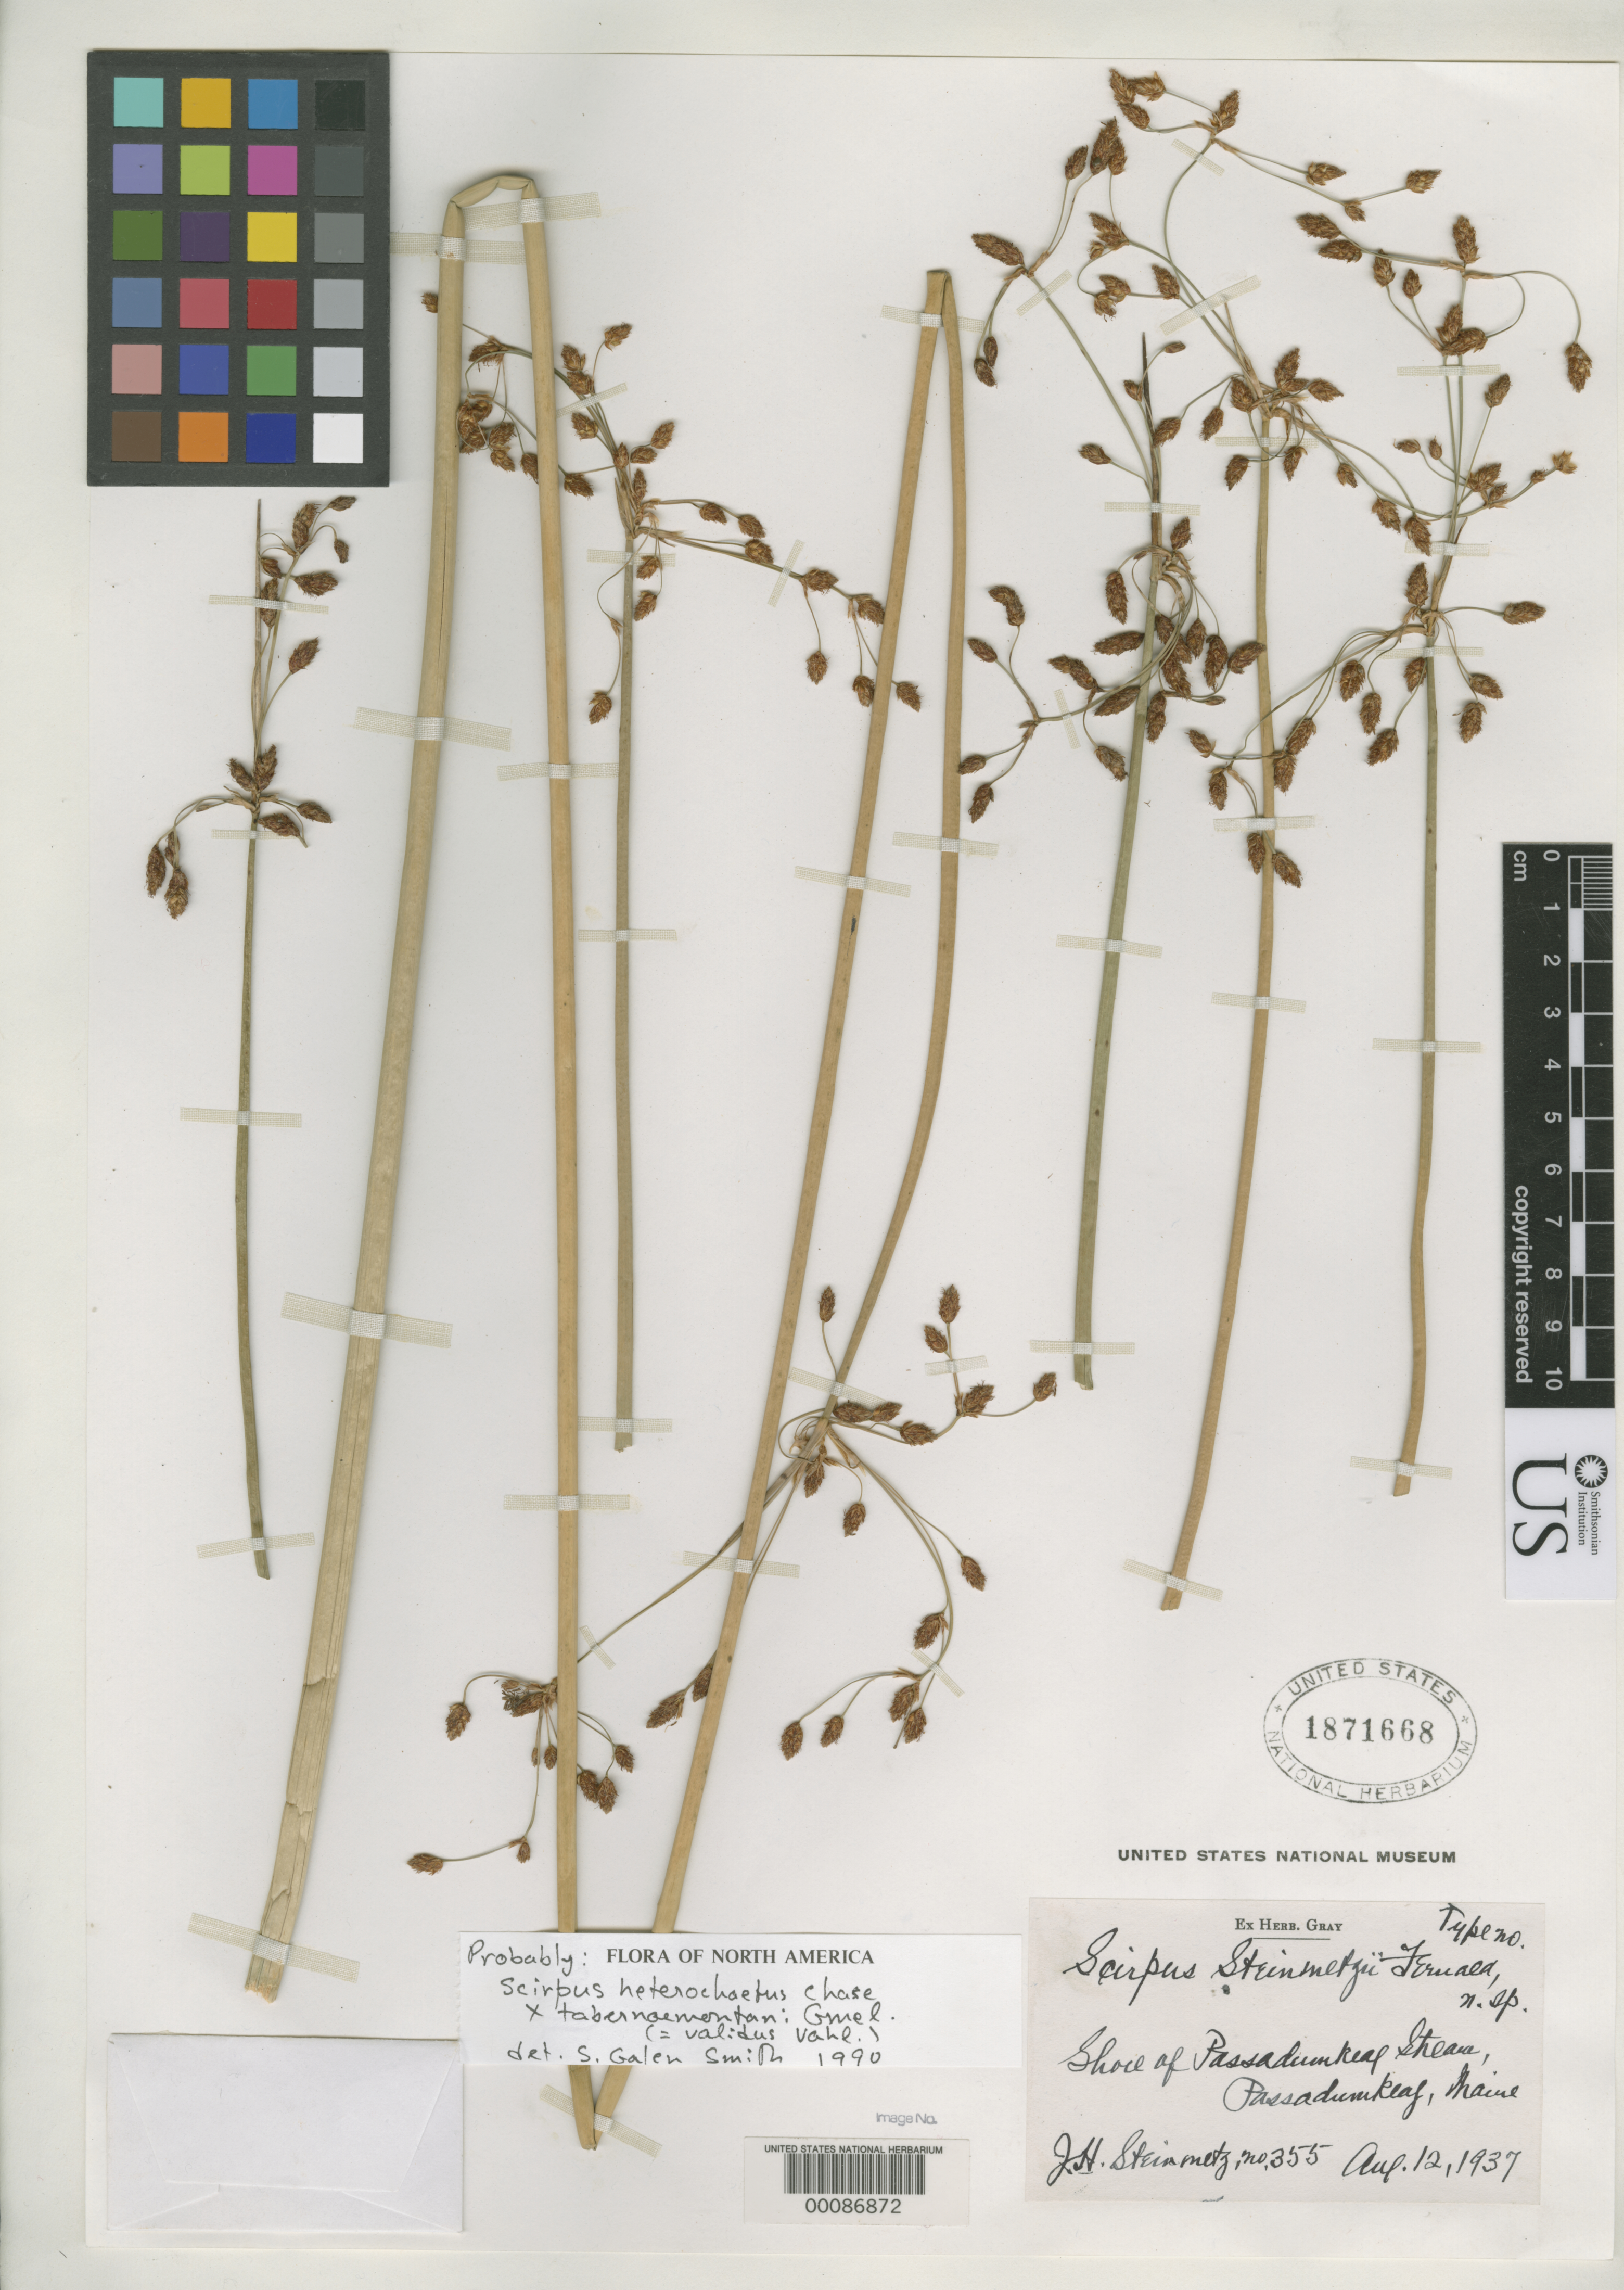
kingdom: Plantae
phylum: Tracheophyta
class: Liliopsida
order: Poales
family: Cyperaceae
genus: Scirpus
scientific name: Scirpus steinmetzii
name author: Fernald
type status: Isotype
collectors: F. Steinmetz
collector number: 355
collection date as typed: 12 Aug 1937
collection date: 1937-08-12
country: United States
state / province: Maine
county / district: Penobscot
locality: Passadumkeag stream, Passadumkeag.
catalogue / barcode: US 1871668